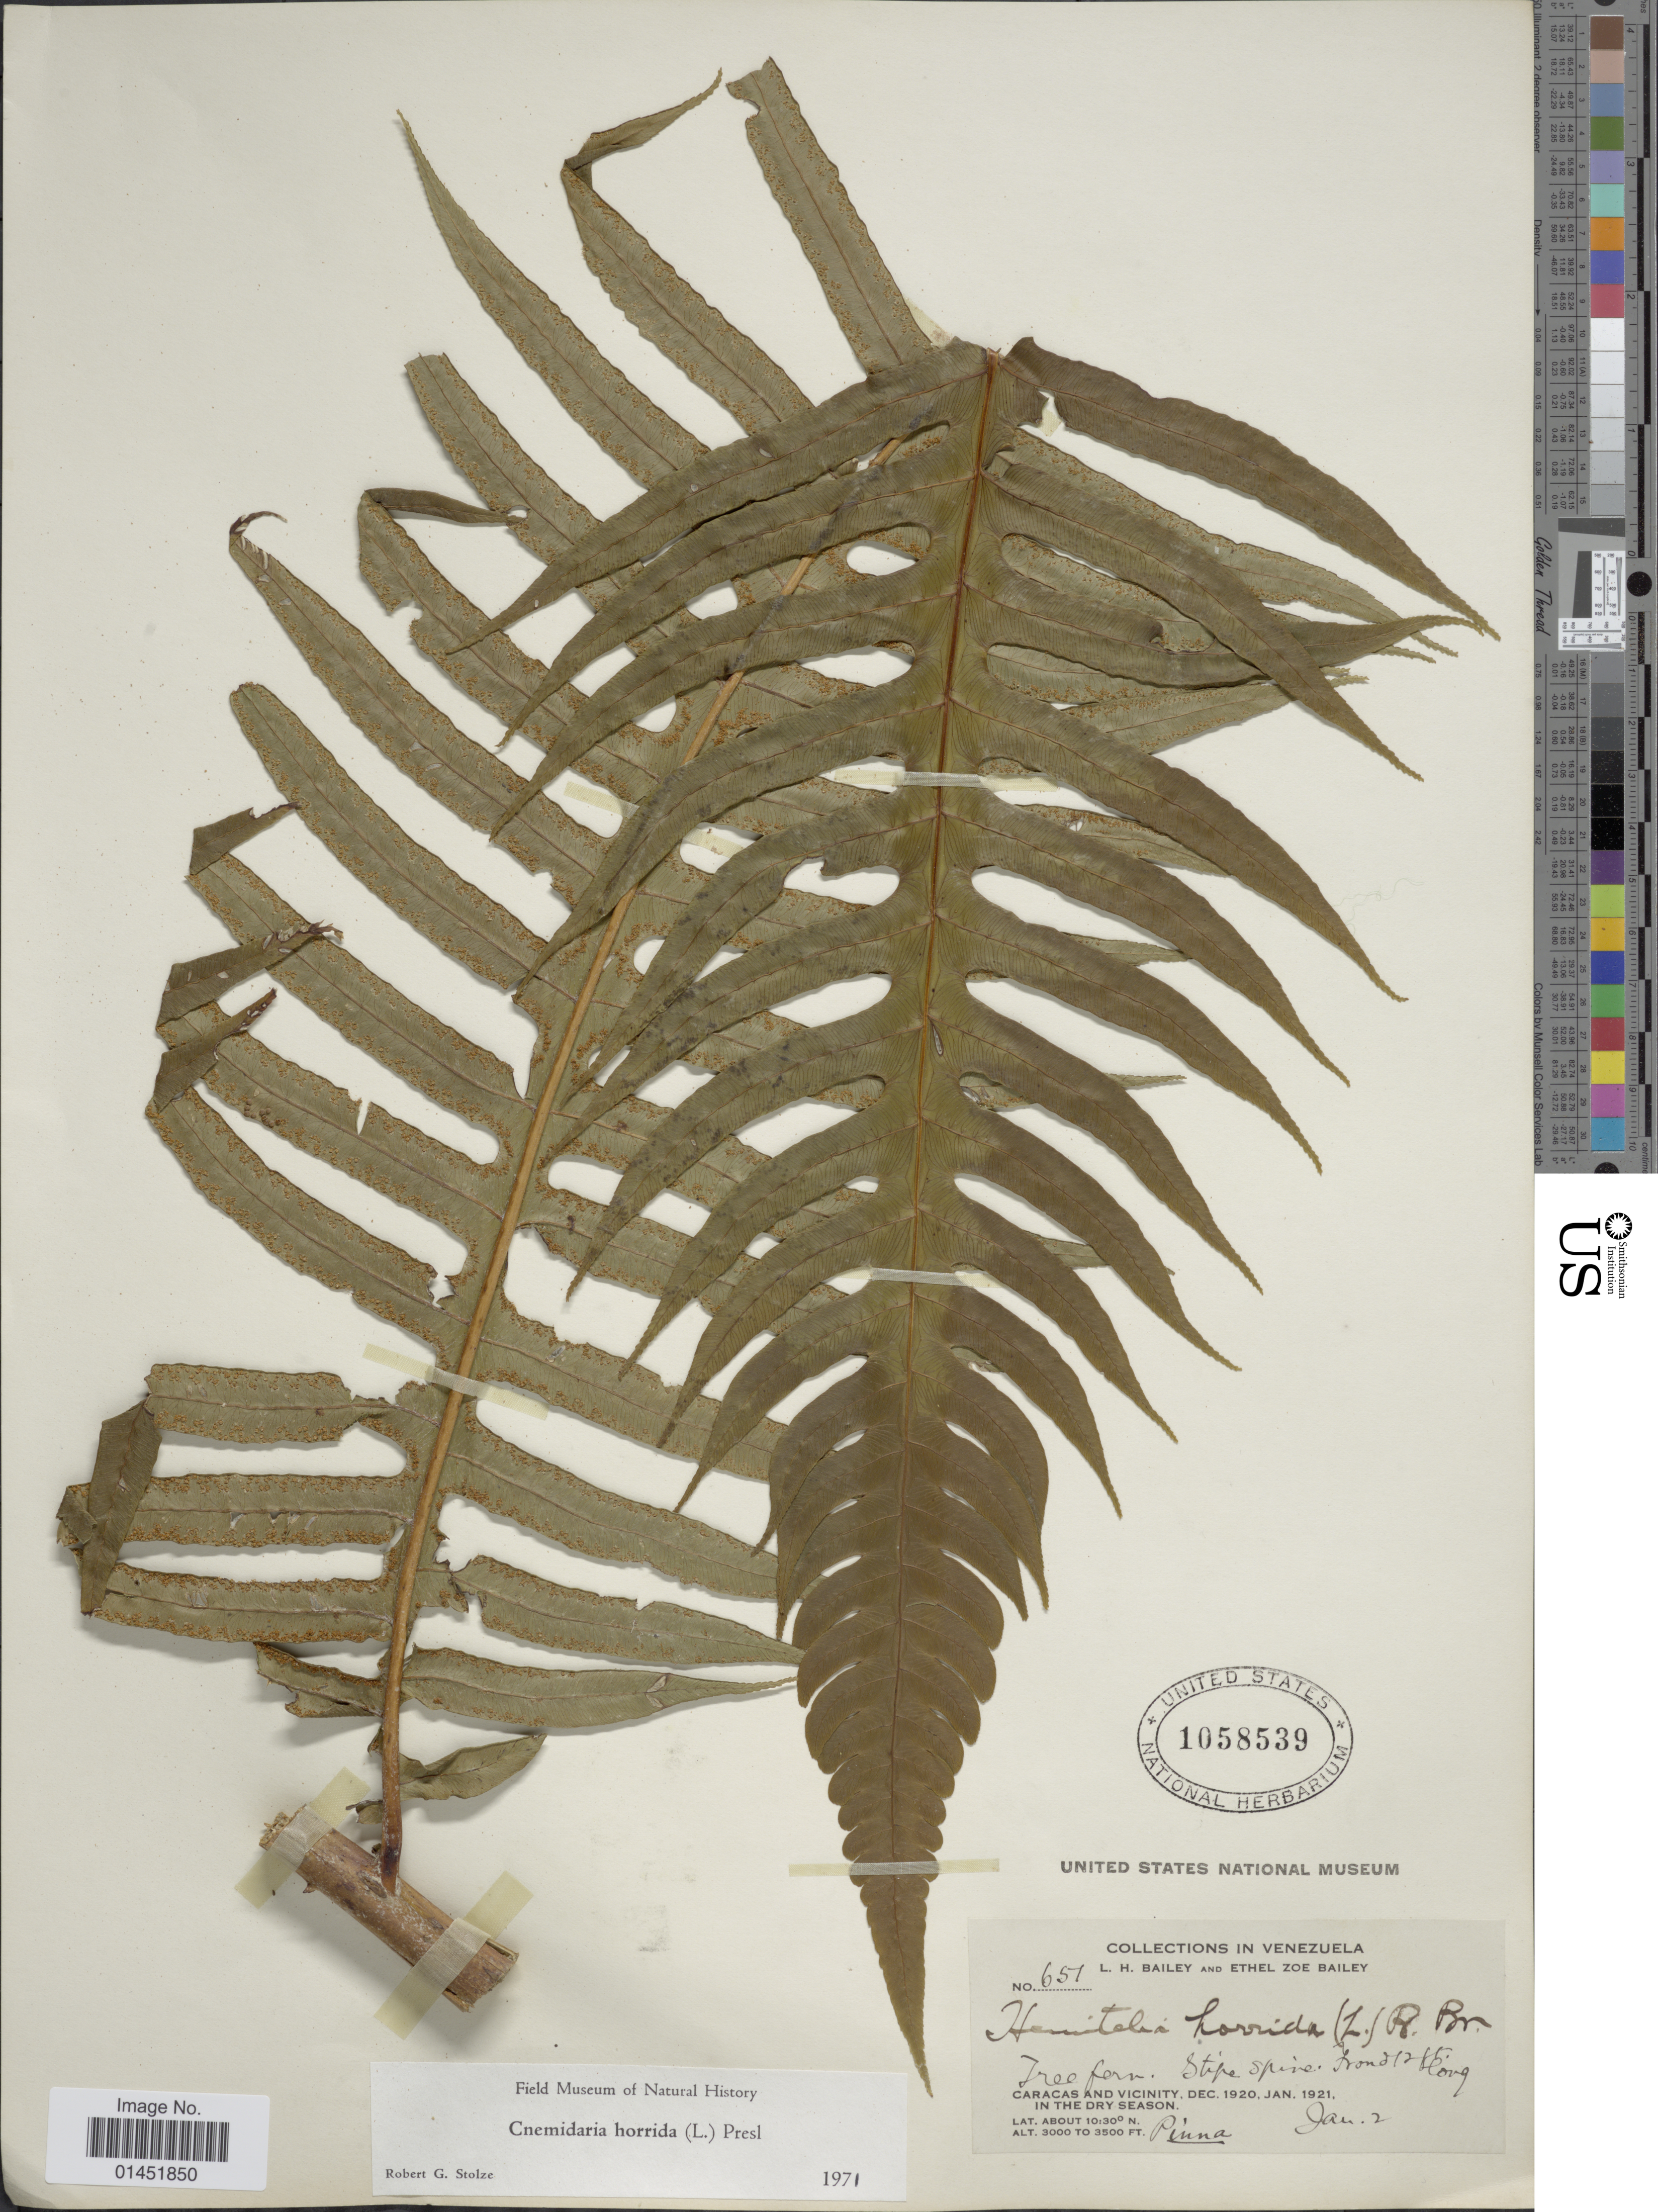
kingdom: Plantae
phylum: Tracheophyta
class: Polypodiopsida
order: Cyatheales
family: Cyatheaceae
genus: Cyathea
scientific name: Cyathea horrida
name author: (L.) Sm.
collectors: L. H. Bailey & E. Z. Bailey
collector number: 651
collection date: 1920-12/1921-01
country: Venezuela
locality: Caracas and vicinity, in the dry season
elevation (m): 914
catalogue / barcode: US 1058539